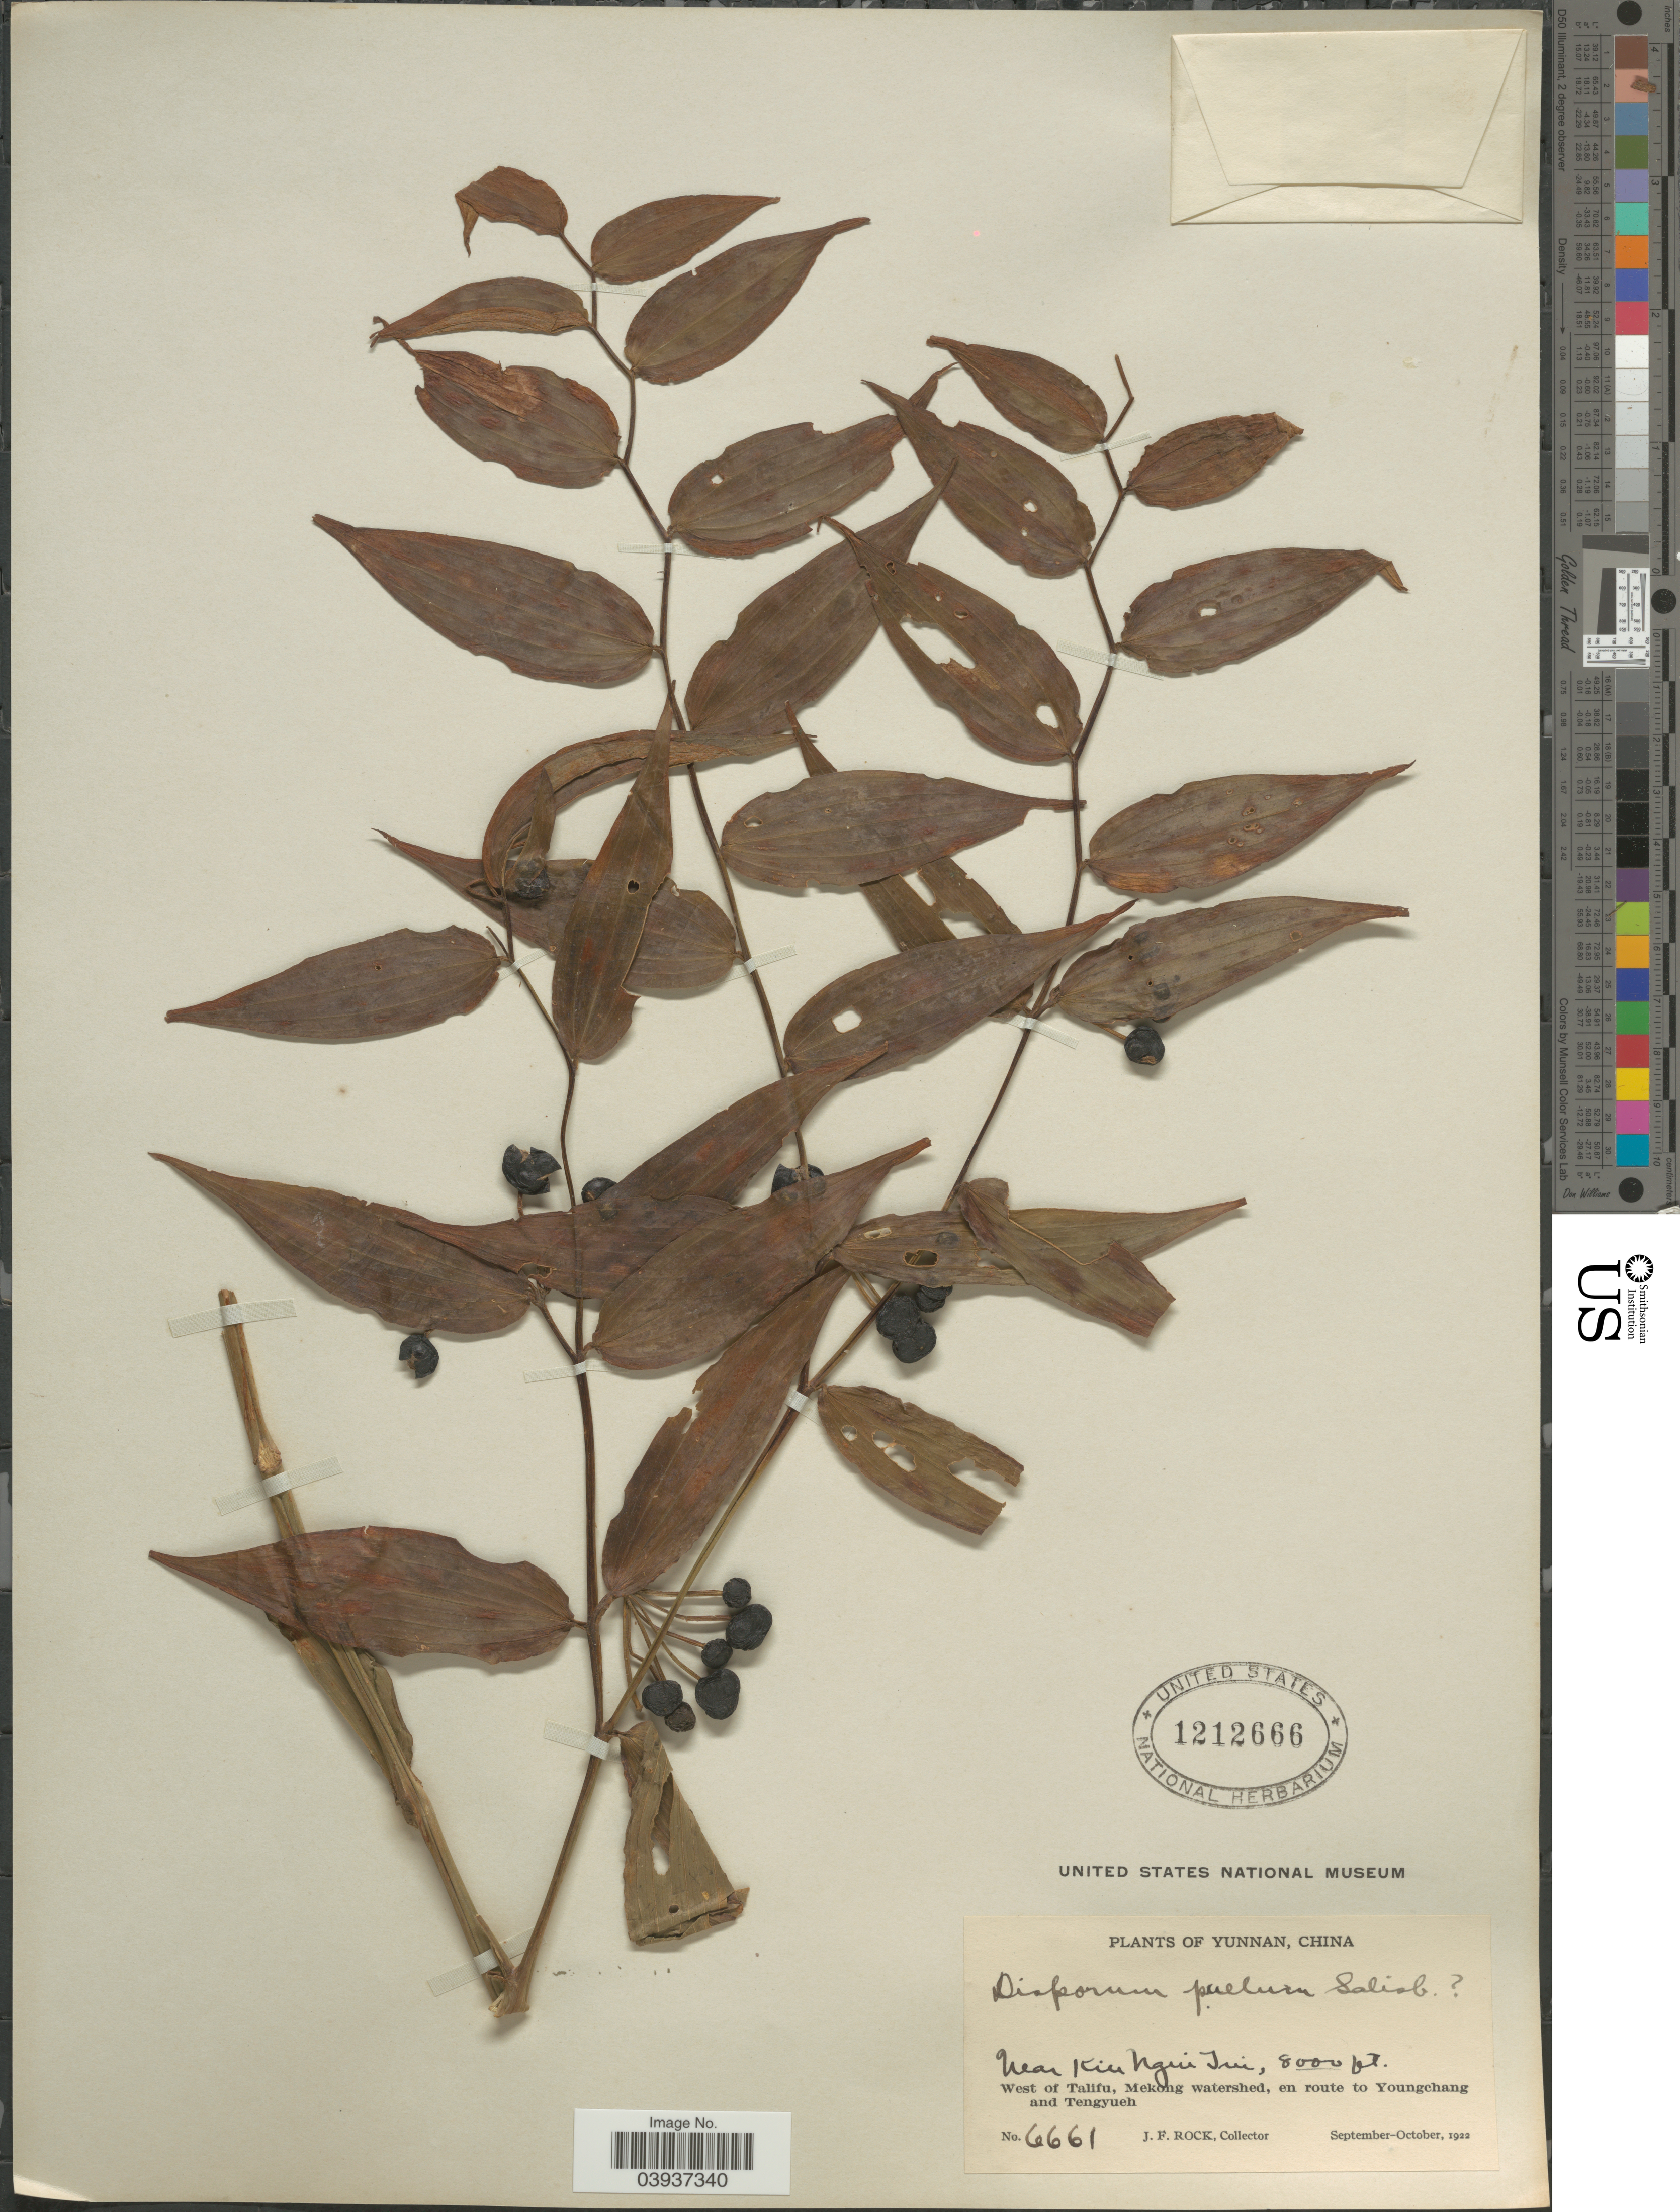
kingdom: Plantae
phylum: Tracheophyta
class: Liliopsida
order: Liliales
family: Colchicaceae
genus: Disporum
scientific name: Disporum pullum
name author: Salisb.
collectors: J. Rock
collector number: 6661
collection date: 1922-09/1922-10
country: China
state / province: Yunnan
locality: Near Kiu Ngui Jui, West of Talifu, Mekong watershed, en route to Youngchang and Tengyueh.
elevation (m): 2438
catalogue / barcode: US 1212666